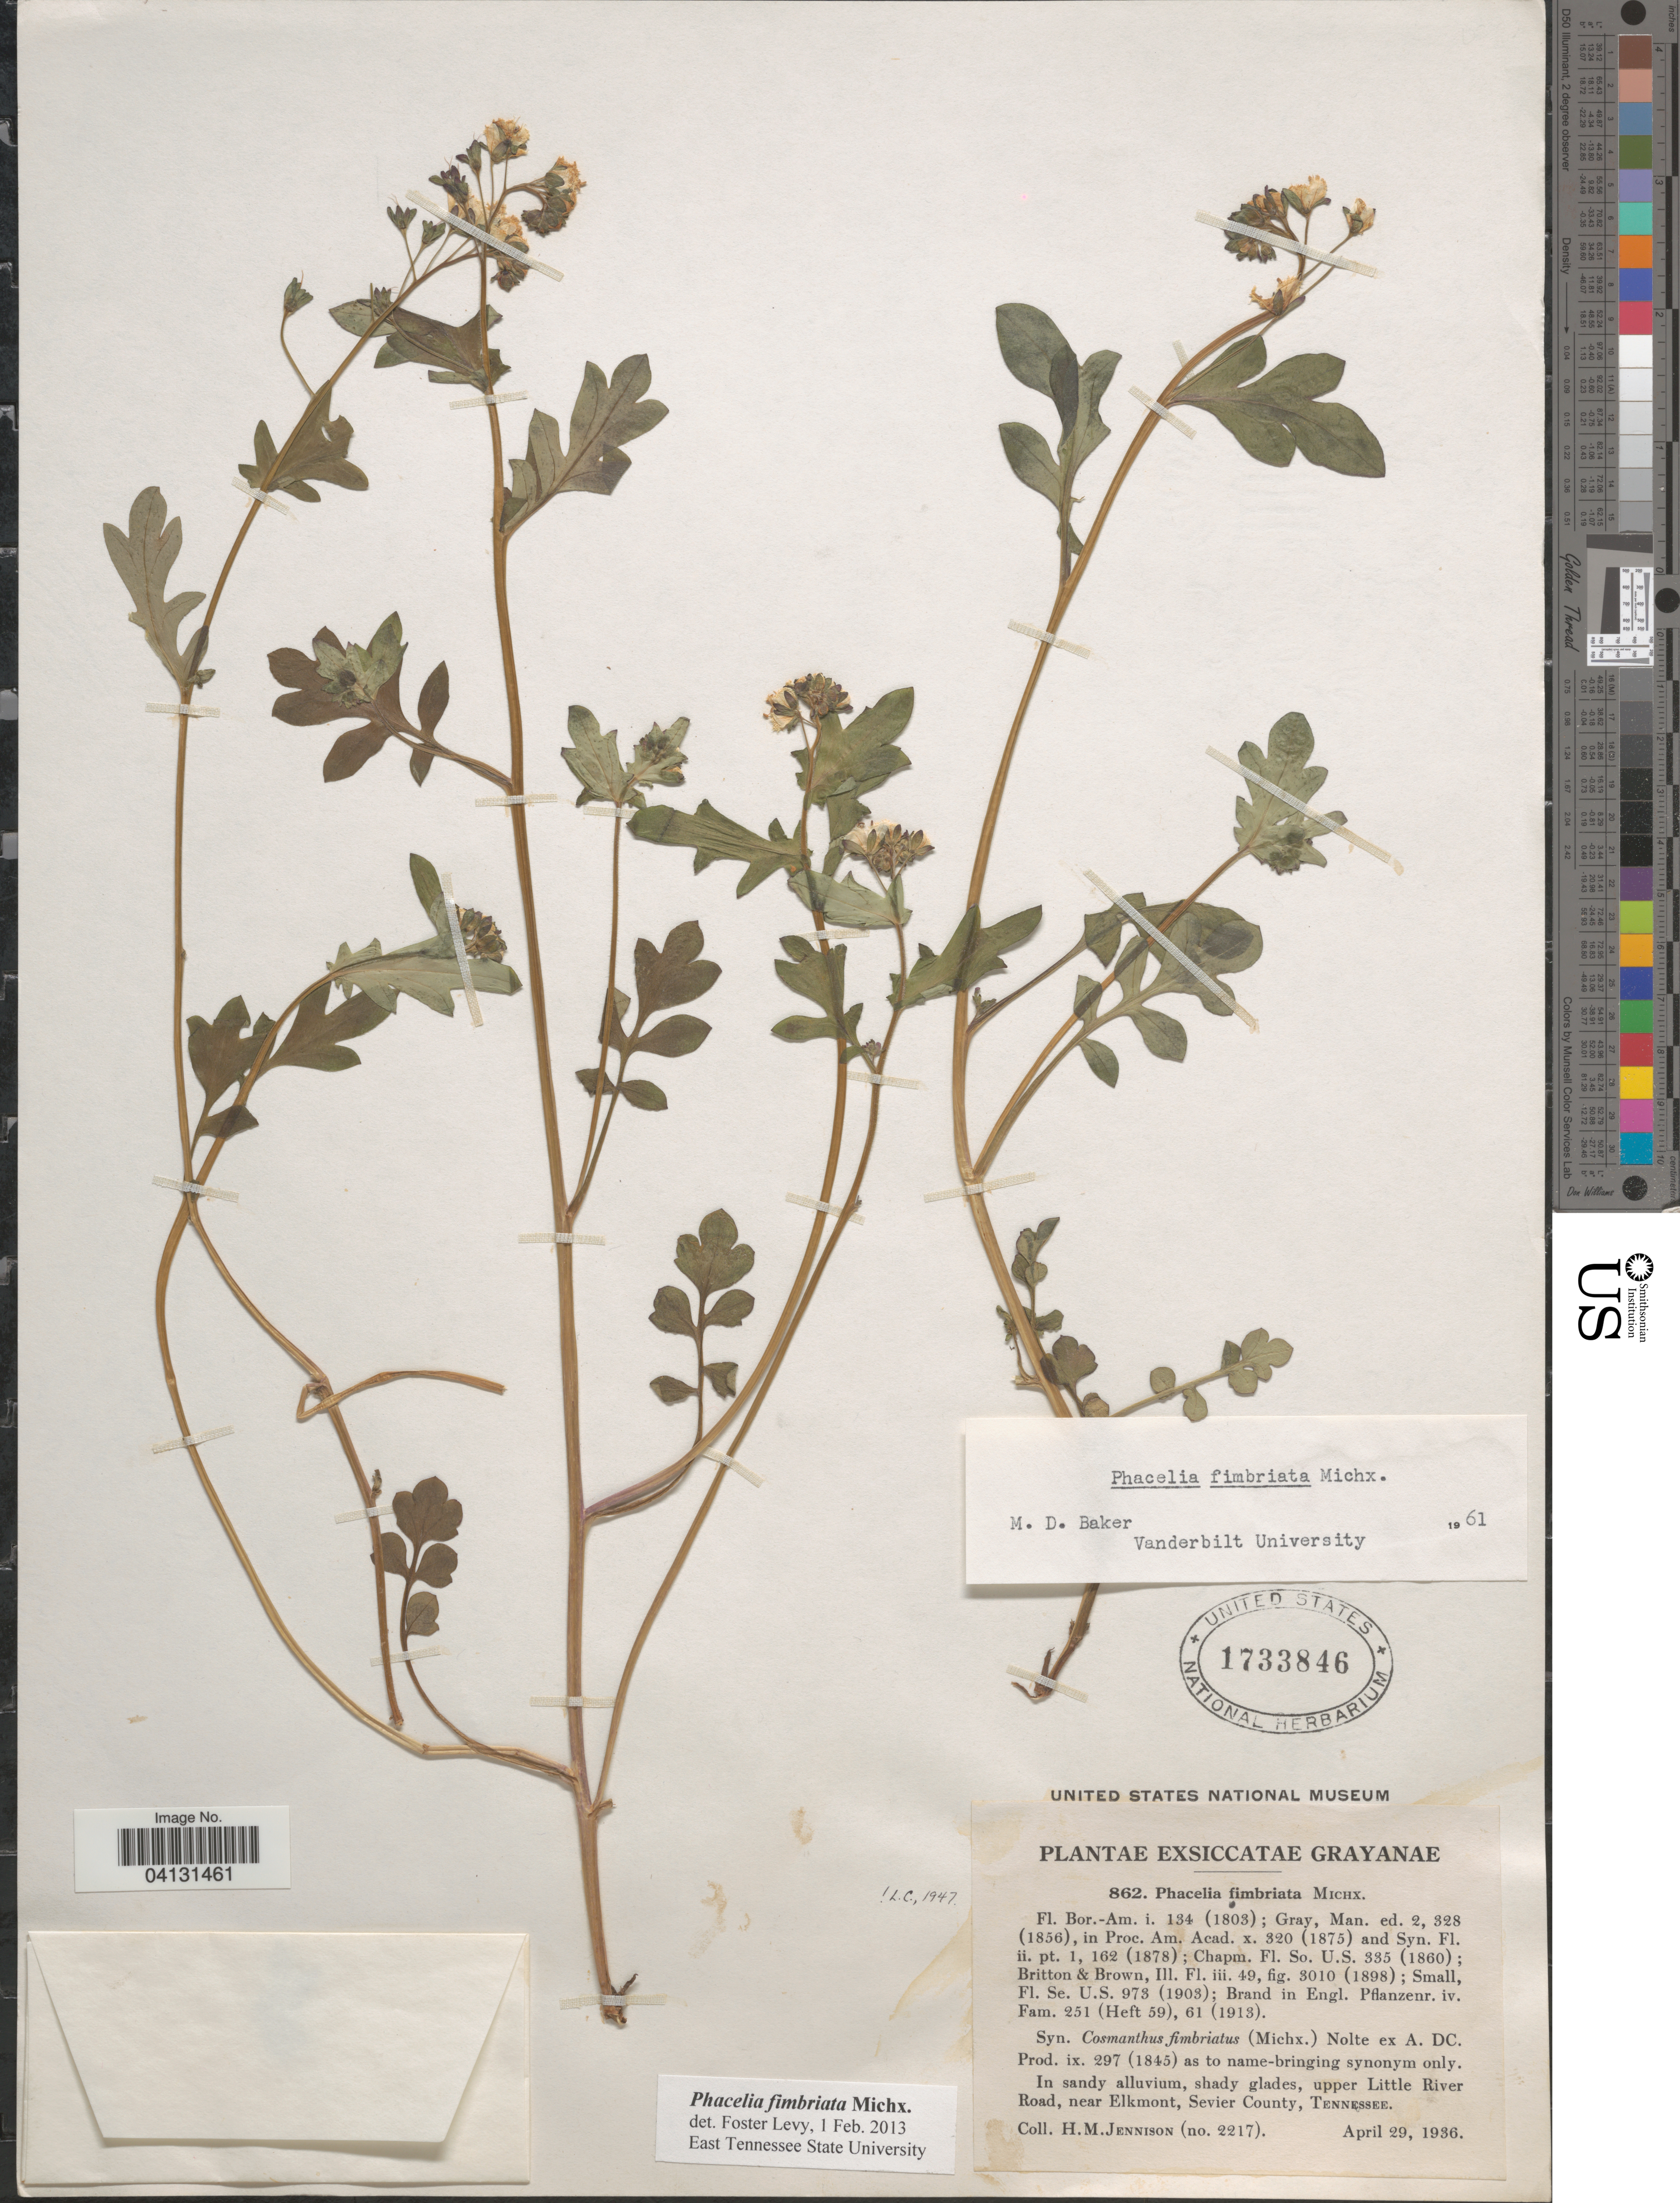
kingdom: Plantae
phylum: Tracheophyta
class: Magnoliopsida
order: Boraginales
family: Hydrophyllaceae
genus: Phacelia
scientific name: Phacelia fimbriata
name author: Michx.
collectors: H. Jennison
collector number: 2217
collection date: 1936-04-29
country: United States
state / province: Tennessee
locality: In sandy alluvium, shady glades, upper Little River Road, near Elkmont, Sevier County.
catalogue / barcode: US 1733846